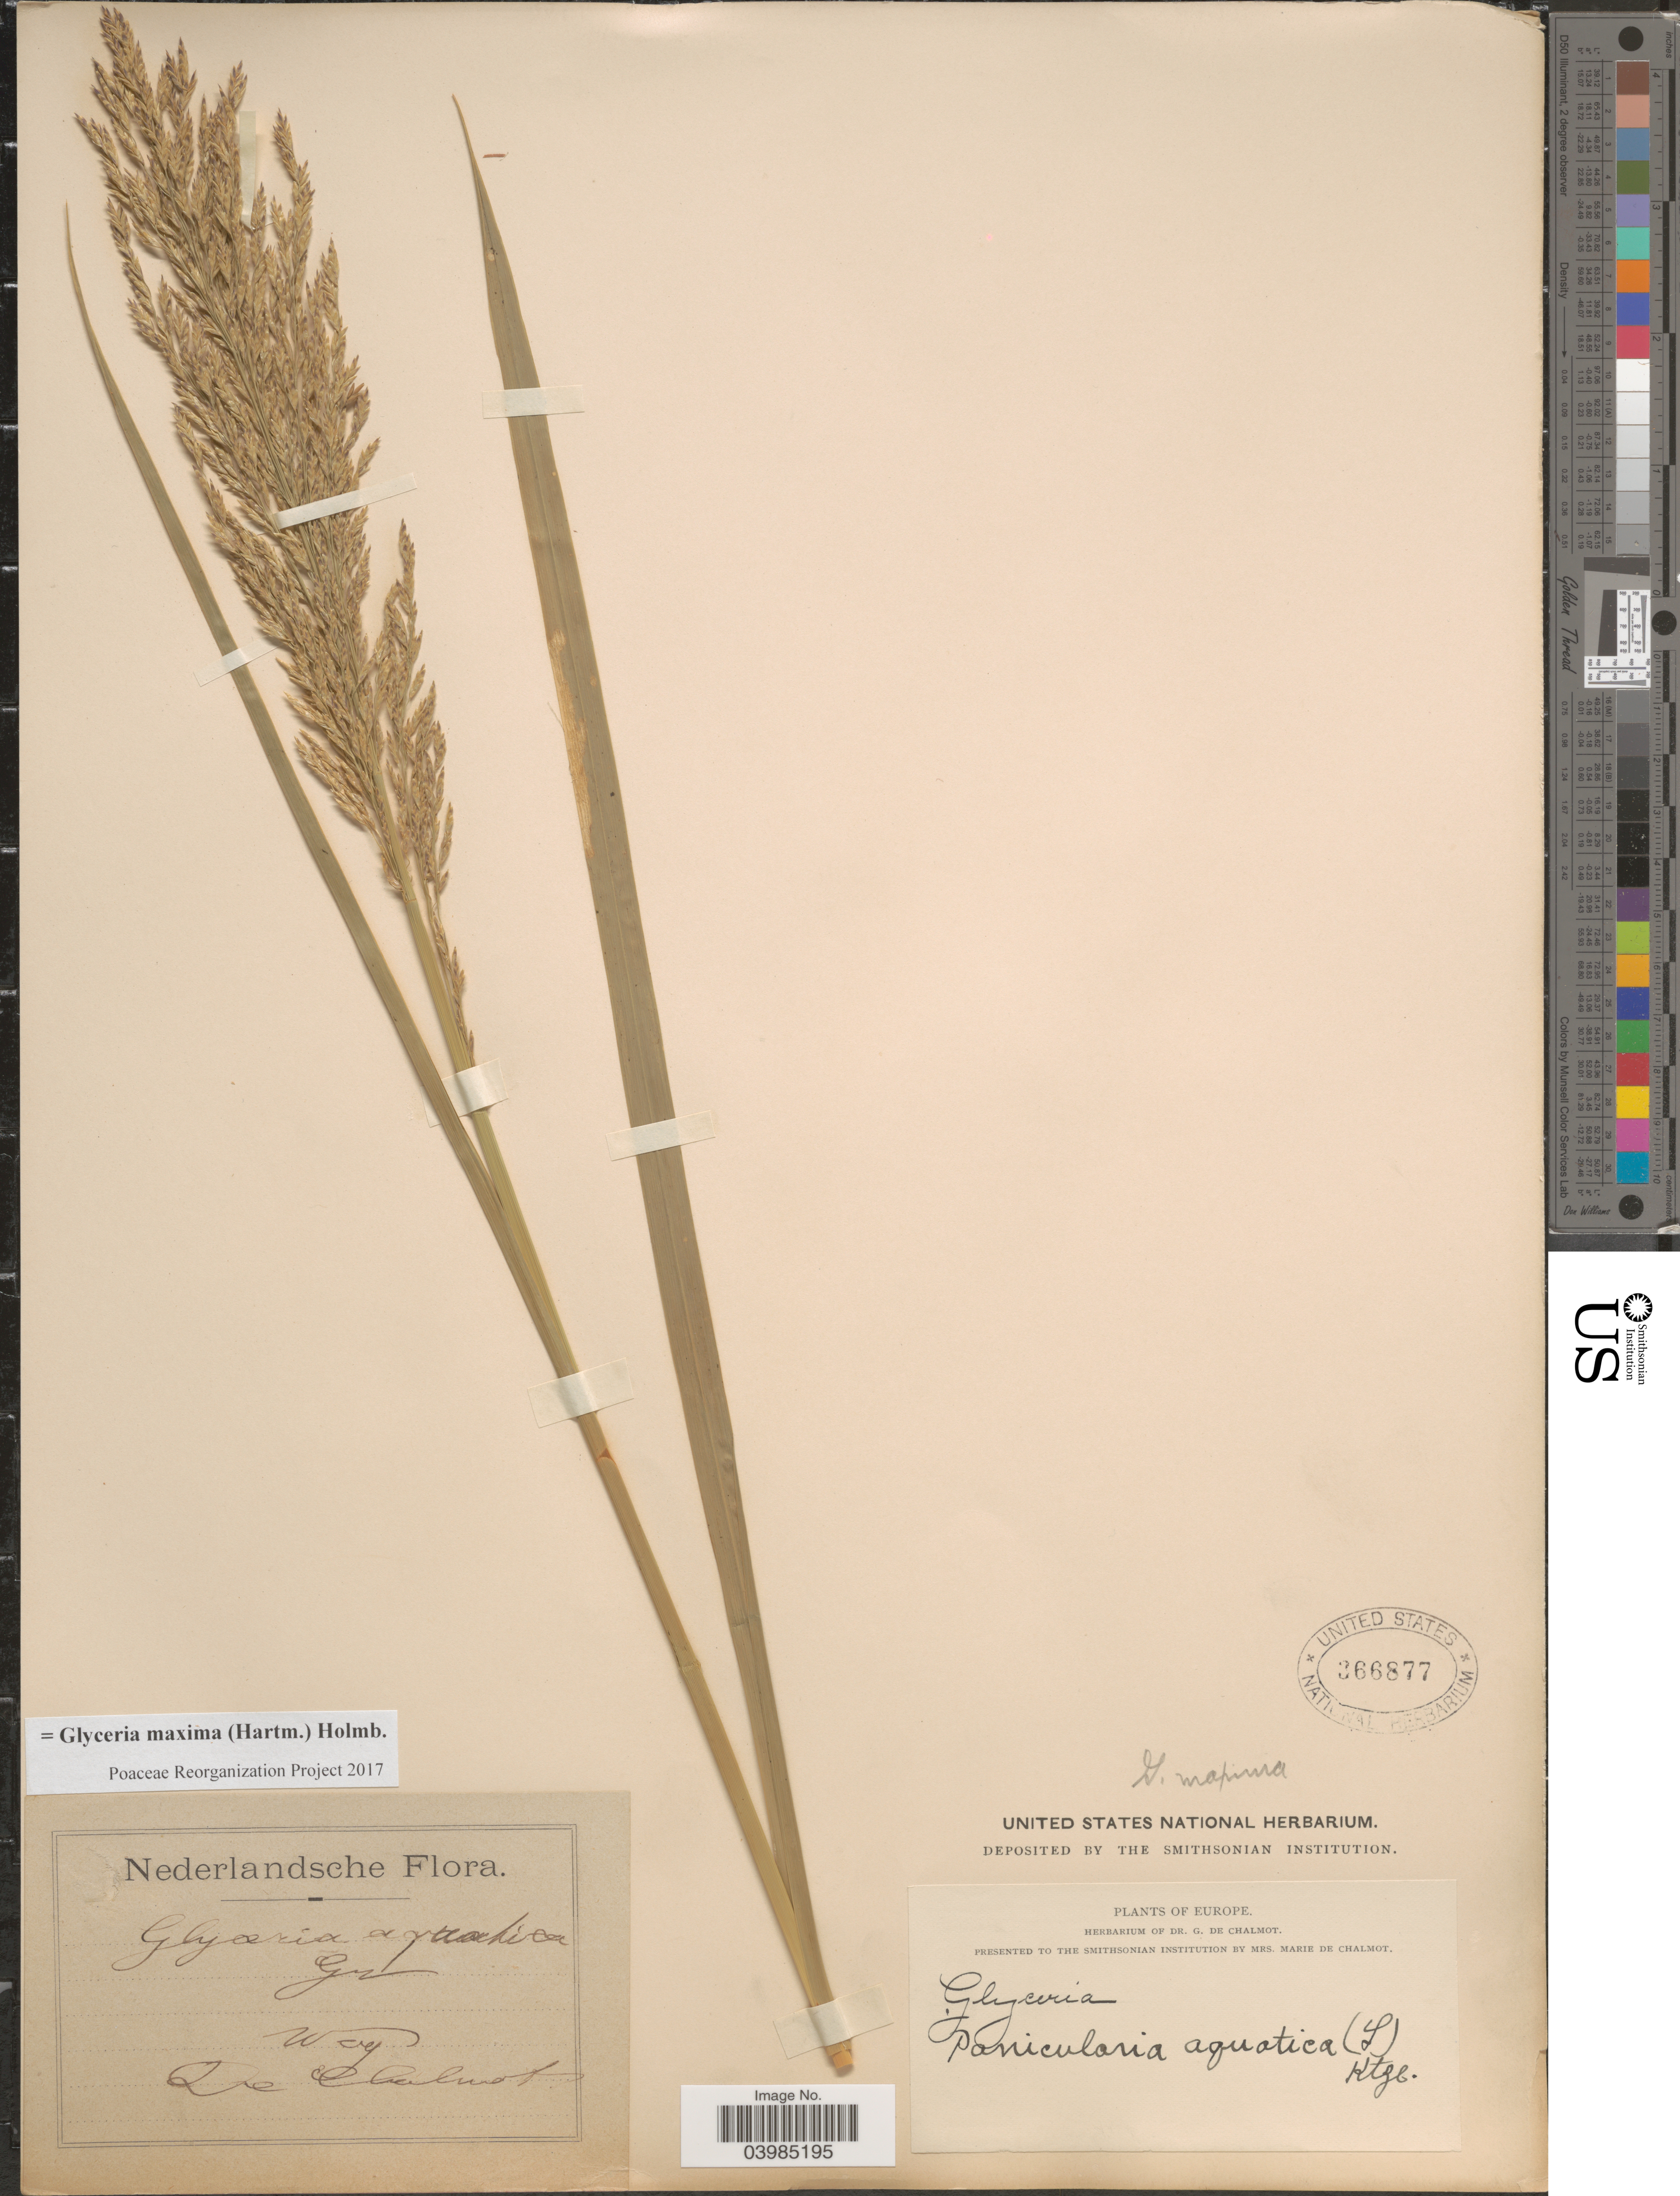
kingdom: Plantae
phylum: Tracheophyta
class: Liliopsida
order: Poales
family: Poaceae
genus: Glyceria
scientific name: Glyceria maxima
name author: (Hartm.) Holmb.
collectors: G. de Chalmot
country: Netherlands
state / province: Gelderland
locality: Nederlandsche. Wag.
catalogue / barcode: US 366877